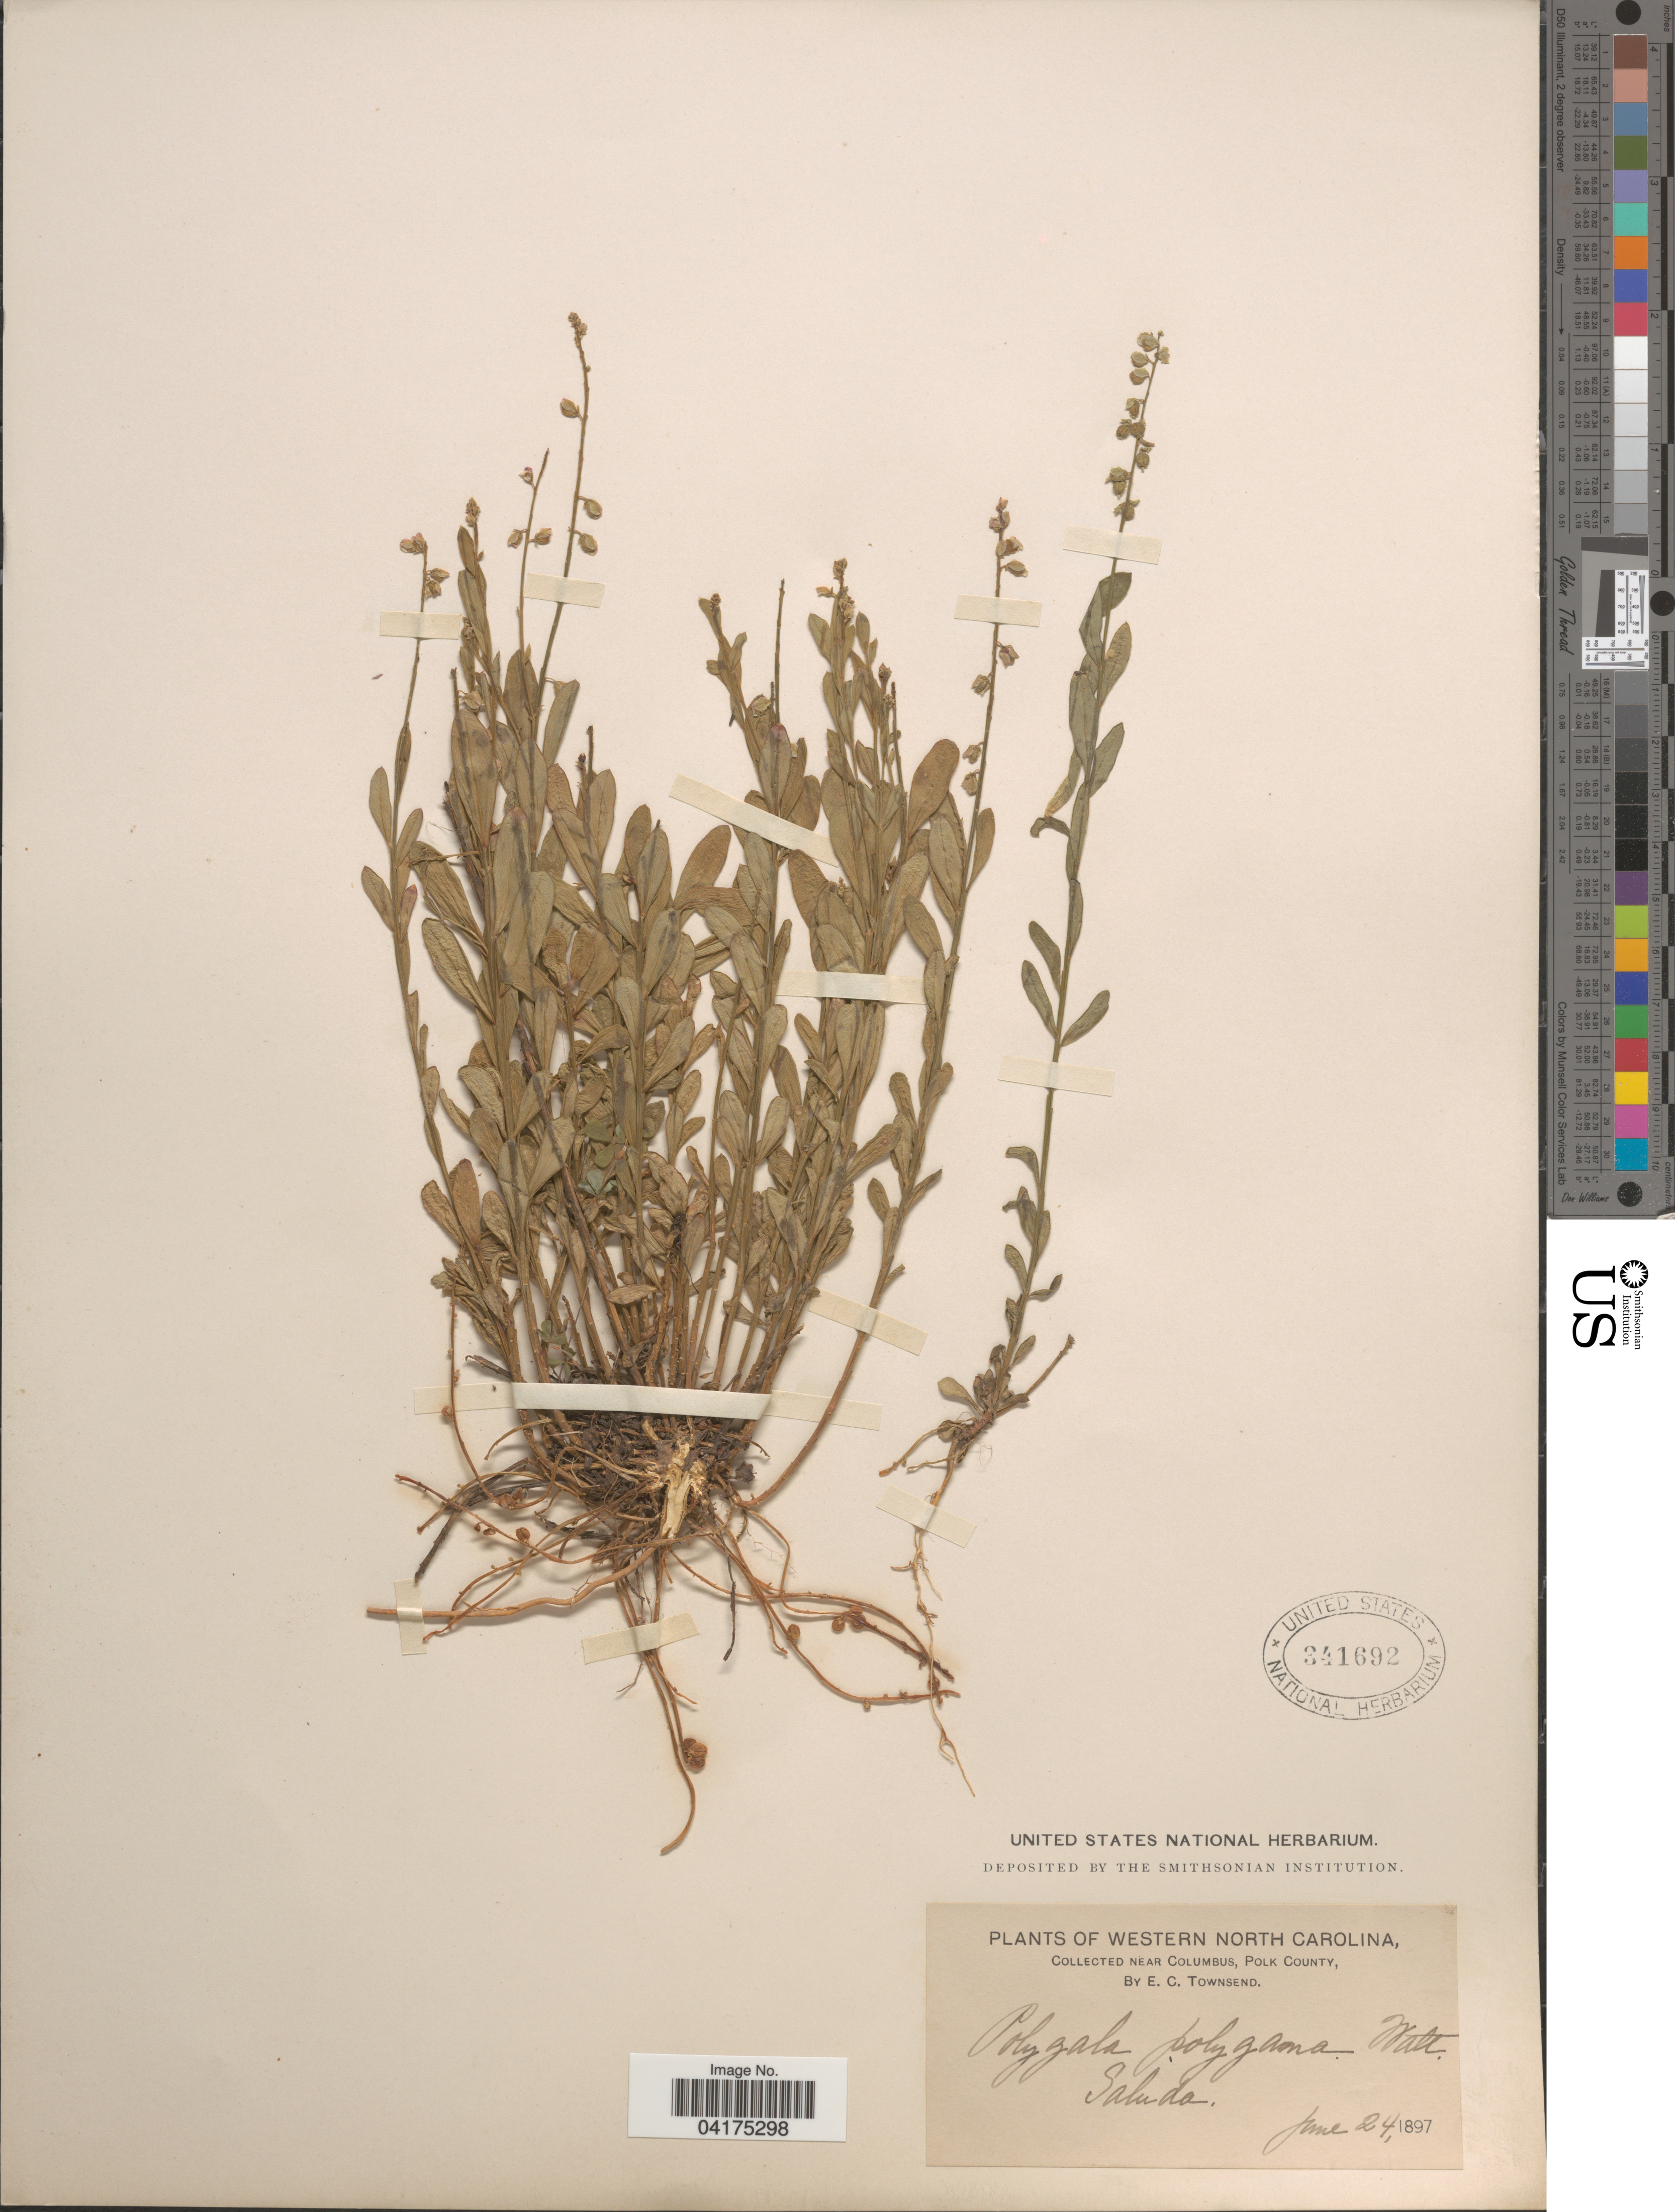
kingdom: Plantae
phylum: Tracheophyta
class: Magnoliopsida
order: Fabales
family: Polygalaceae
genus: Polygala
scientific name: Polygala polygama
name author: Walter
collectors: E. C. Townsend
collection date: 1897-06-24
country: United States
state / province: North Carolina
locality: Western North Carolina. Near Columbus, Polk County. Saluda.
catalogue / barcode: US 341692